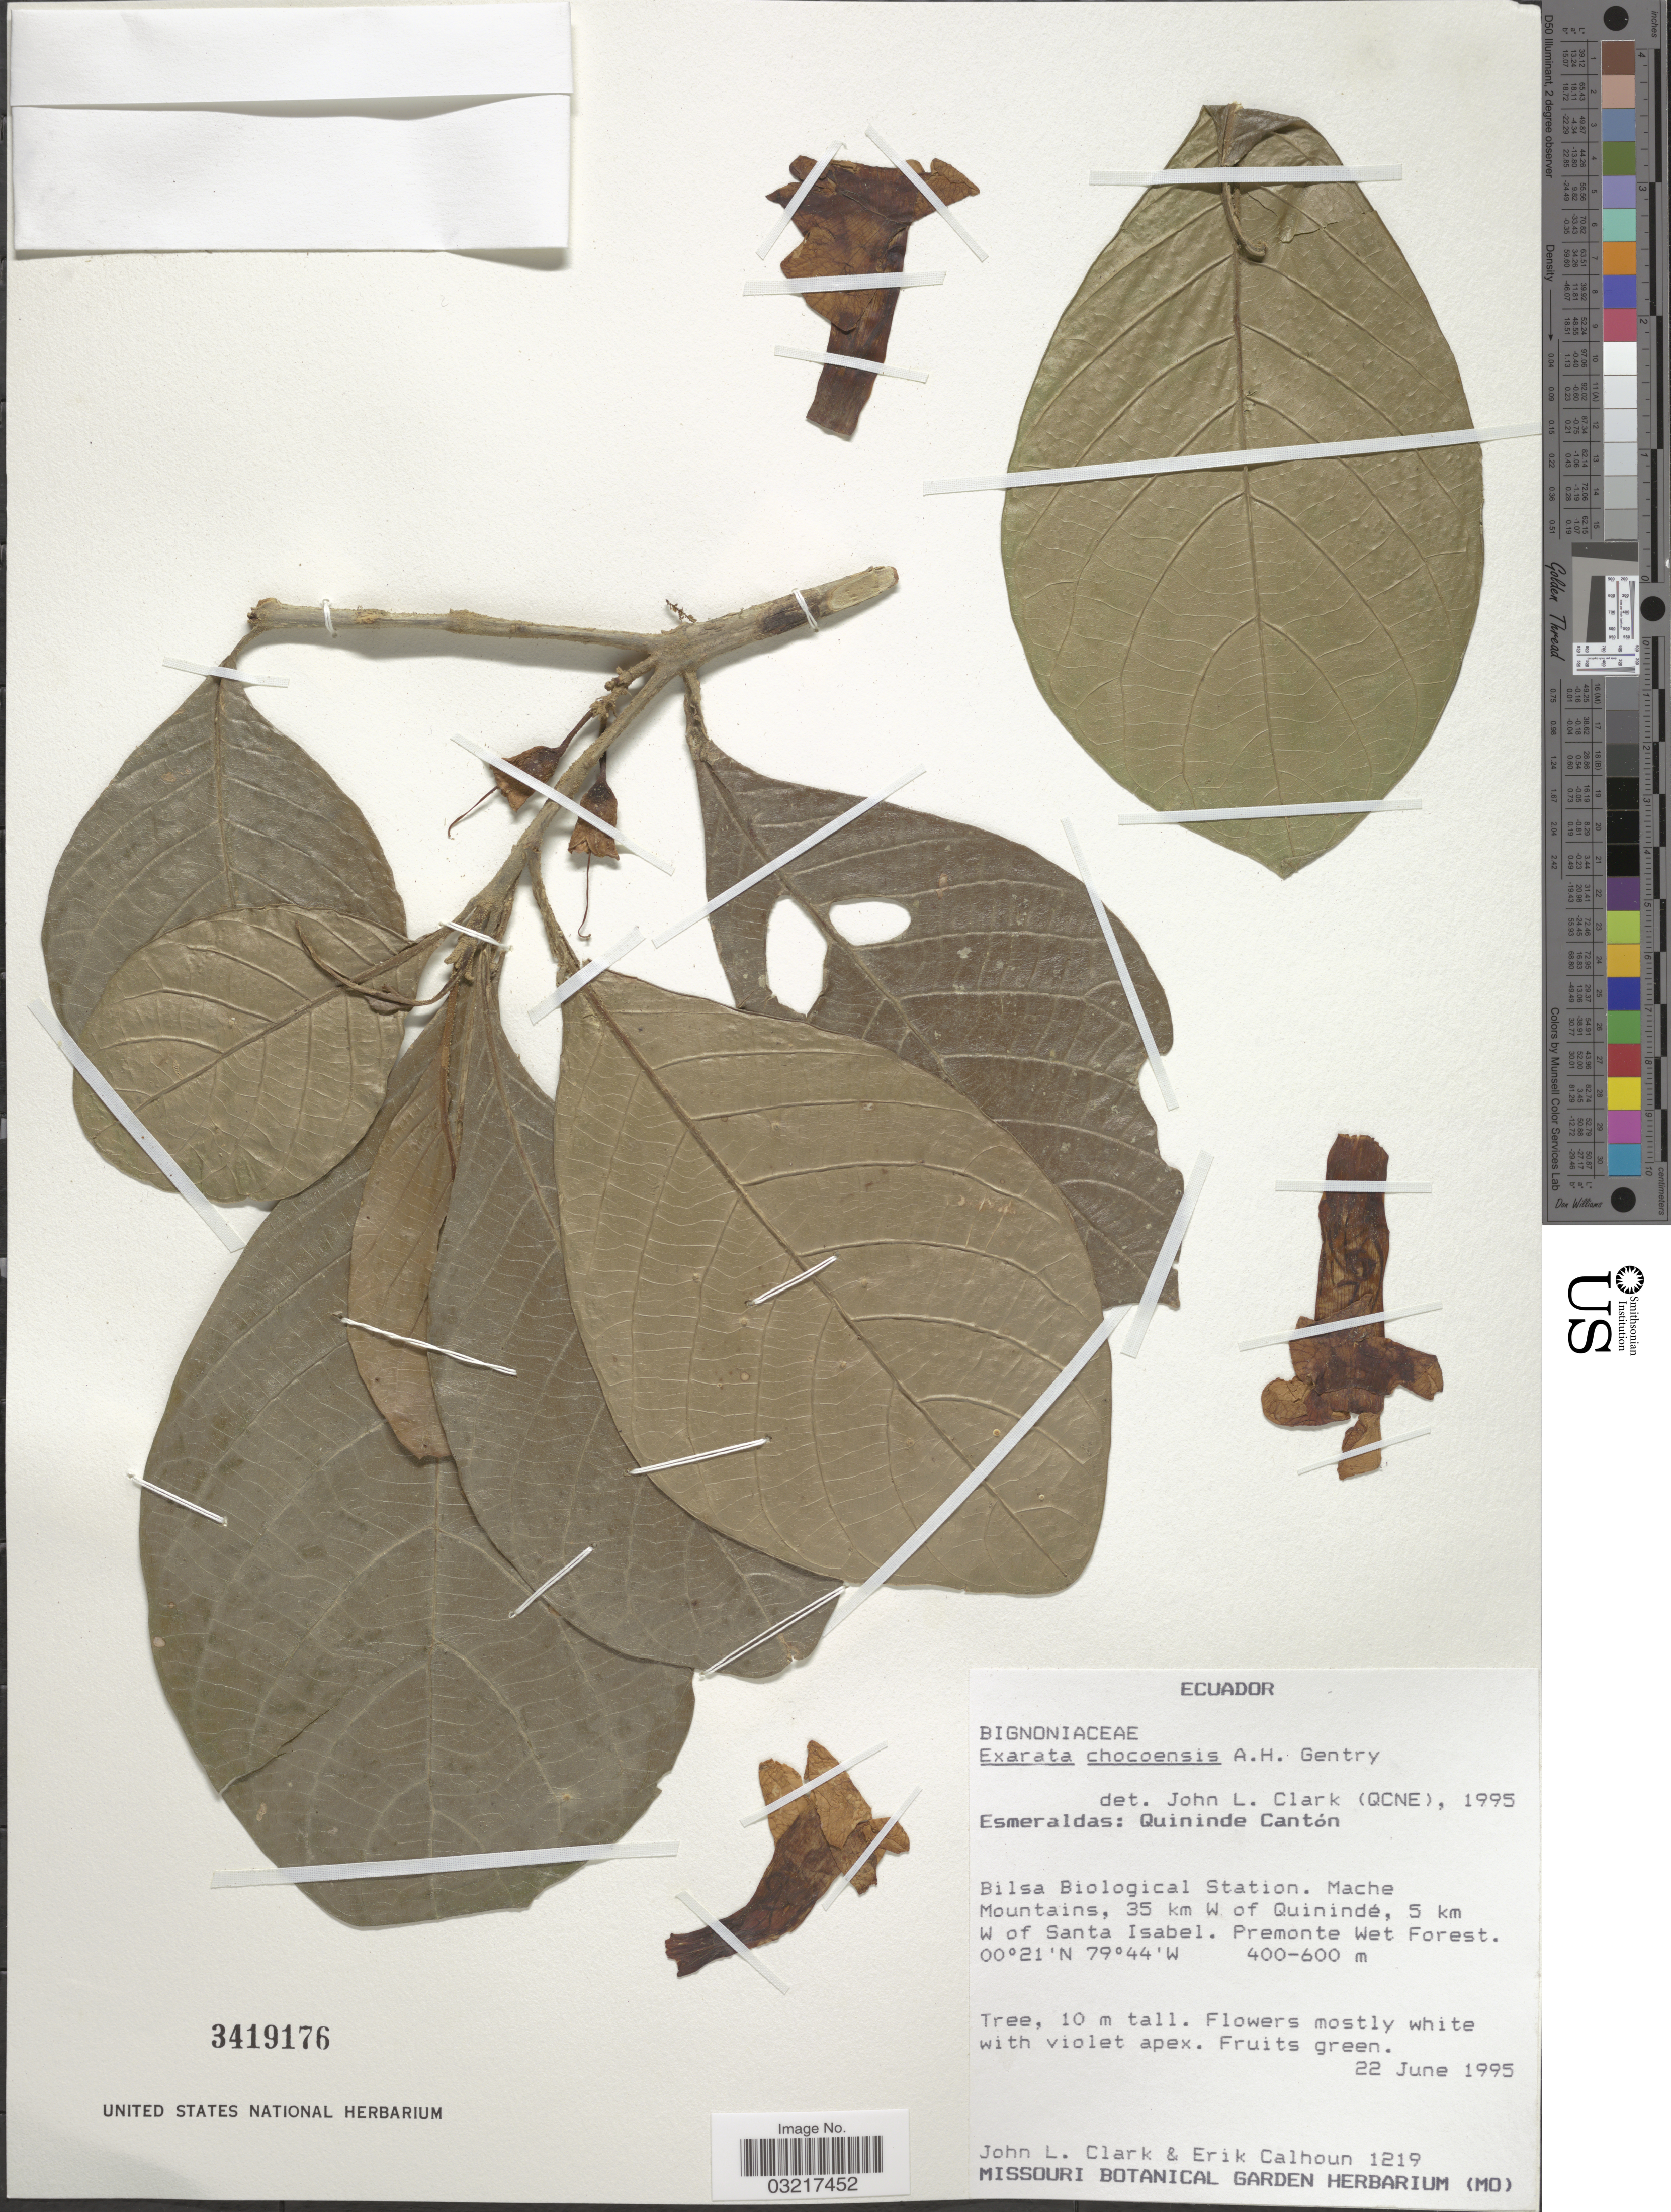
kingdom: Plantae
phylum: Tracheophyta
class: Magnoliopsida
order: Lamiales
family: Schlegeliaceae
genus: Exarata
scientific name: Exarata sp.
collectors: J. L. Clark & E. Calhoun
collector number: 1219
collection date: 1995-06-22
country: Ecuador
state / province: Esmeraldas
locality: Quininde Cantón. Bilsa Biological Station. Mache Mountains, 35 km W of Quinindé, 5 km W of Santa Isabel. Promontane Wet Forest.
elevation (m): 400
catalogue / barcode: US 3419176